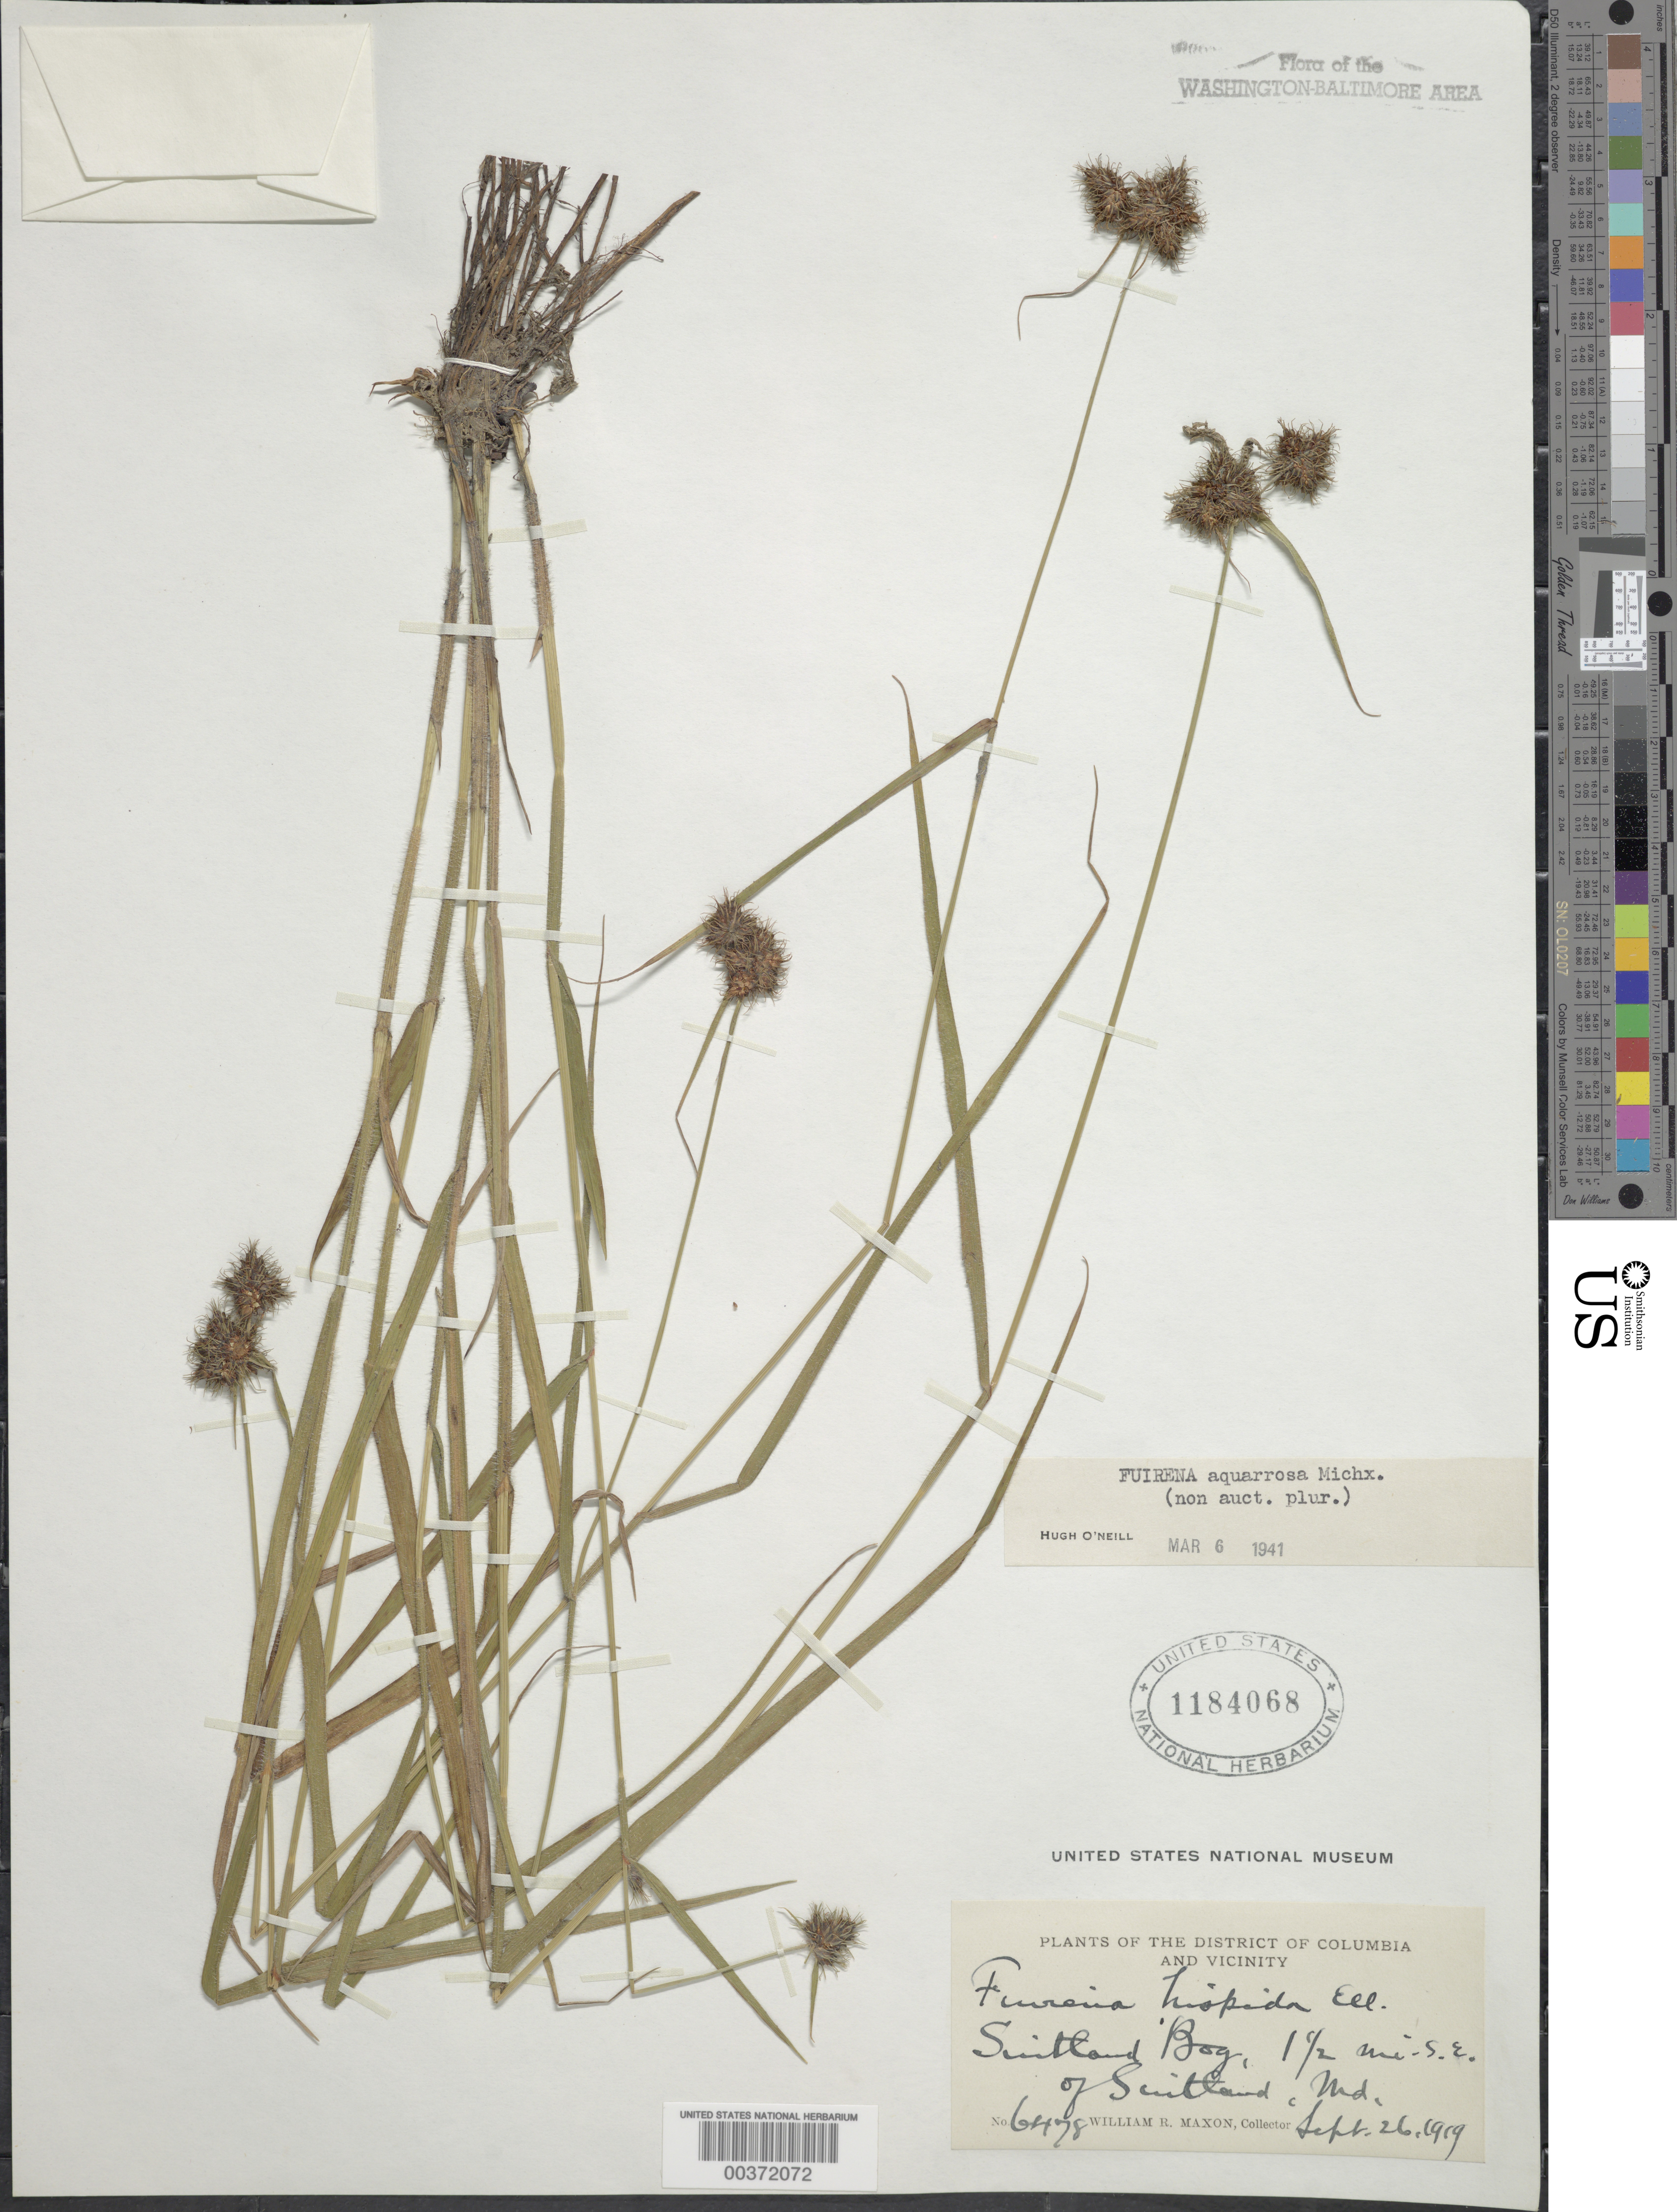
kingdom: Plantae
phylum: Tracheophyta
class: Liliopsida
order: Poales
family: Cyperaceae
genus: Fuirena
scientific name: Fuirena squarrosa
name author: Michx.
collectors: W. R. Maxon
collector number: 6478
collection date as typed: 26 Sep 1919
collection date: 1919-09-26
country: United States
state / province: Maryland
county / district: Prince George's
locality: Suitland Bog, east of Suitland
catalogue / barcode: US 1184068